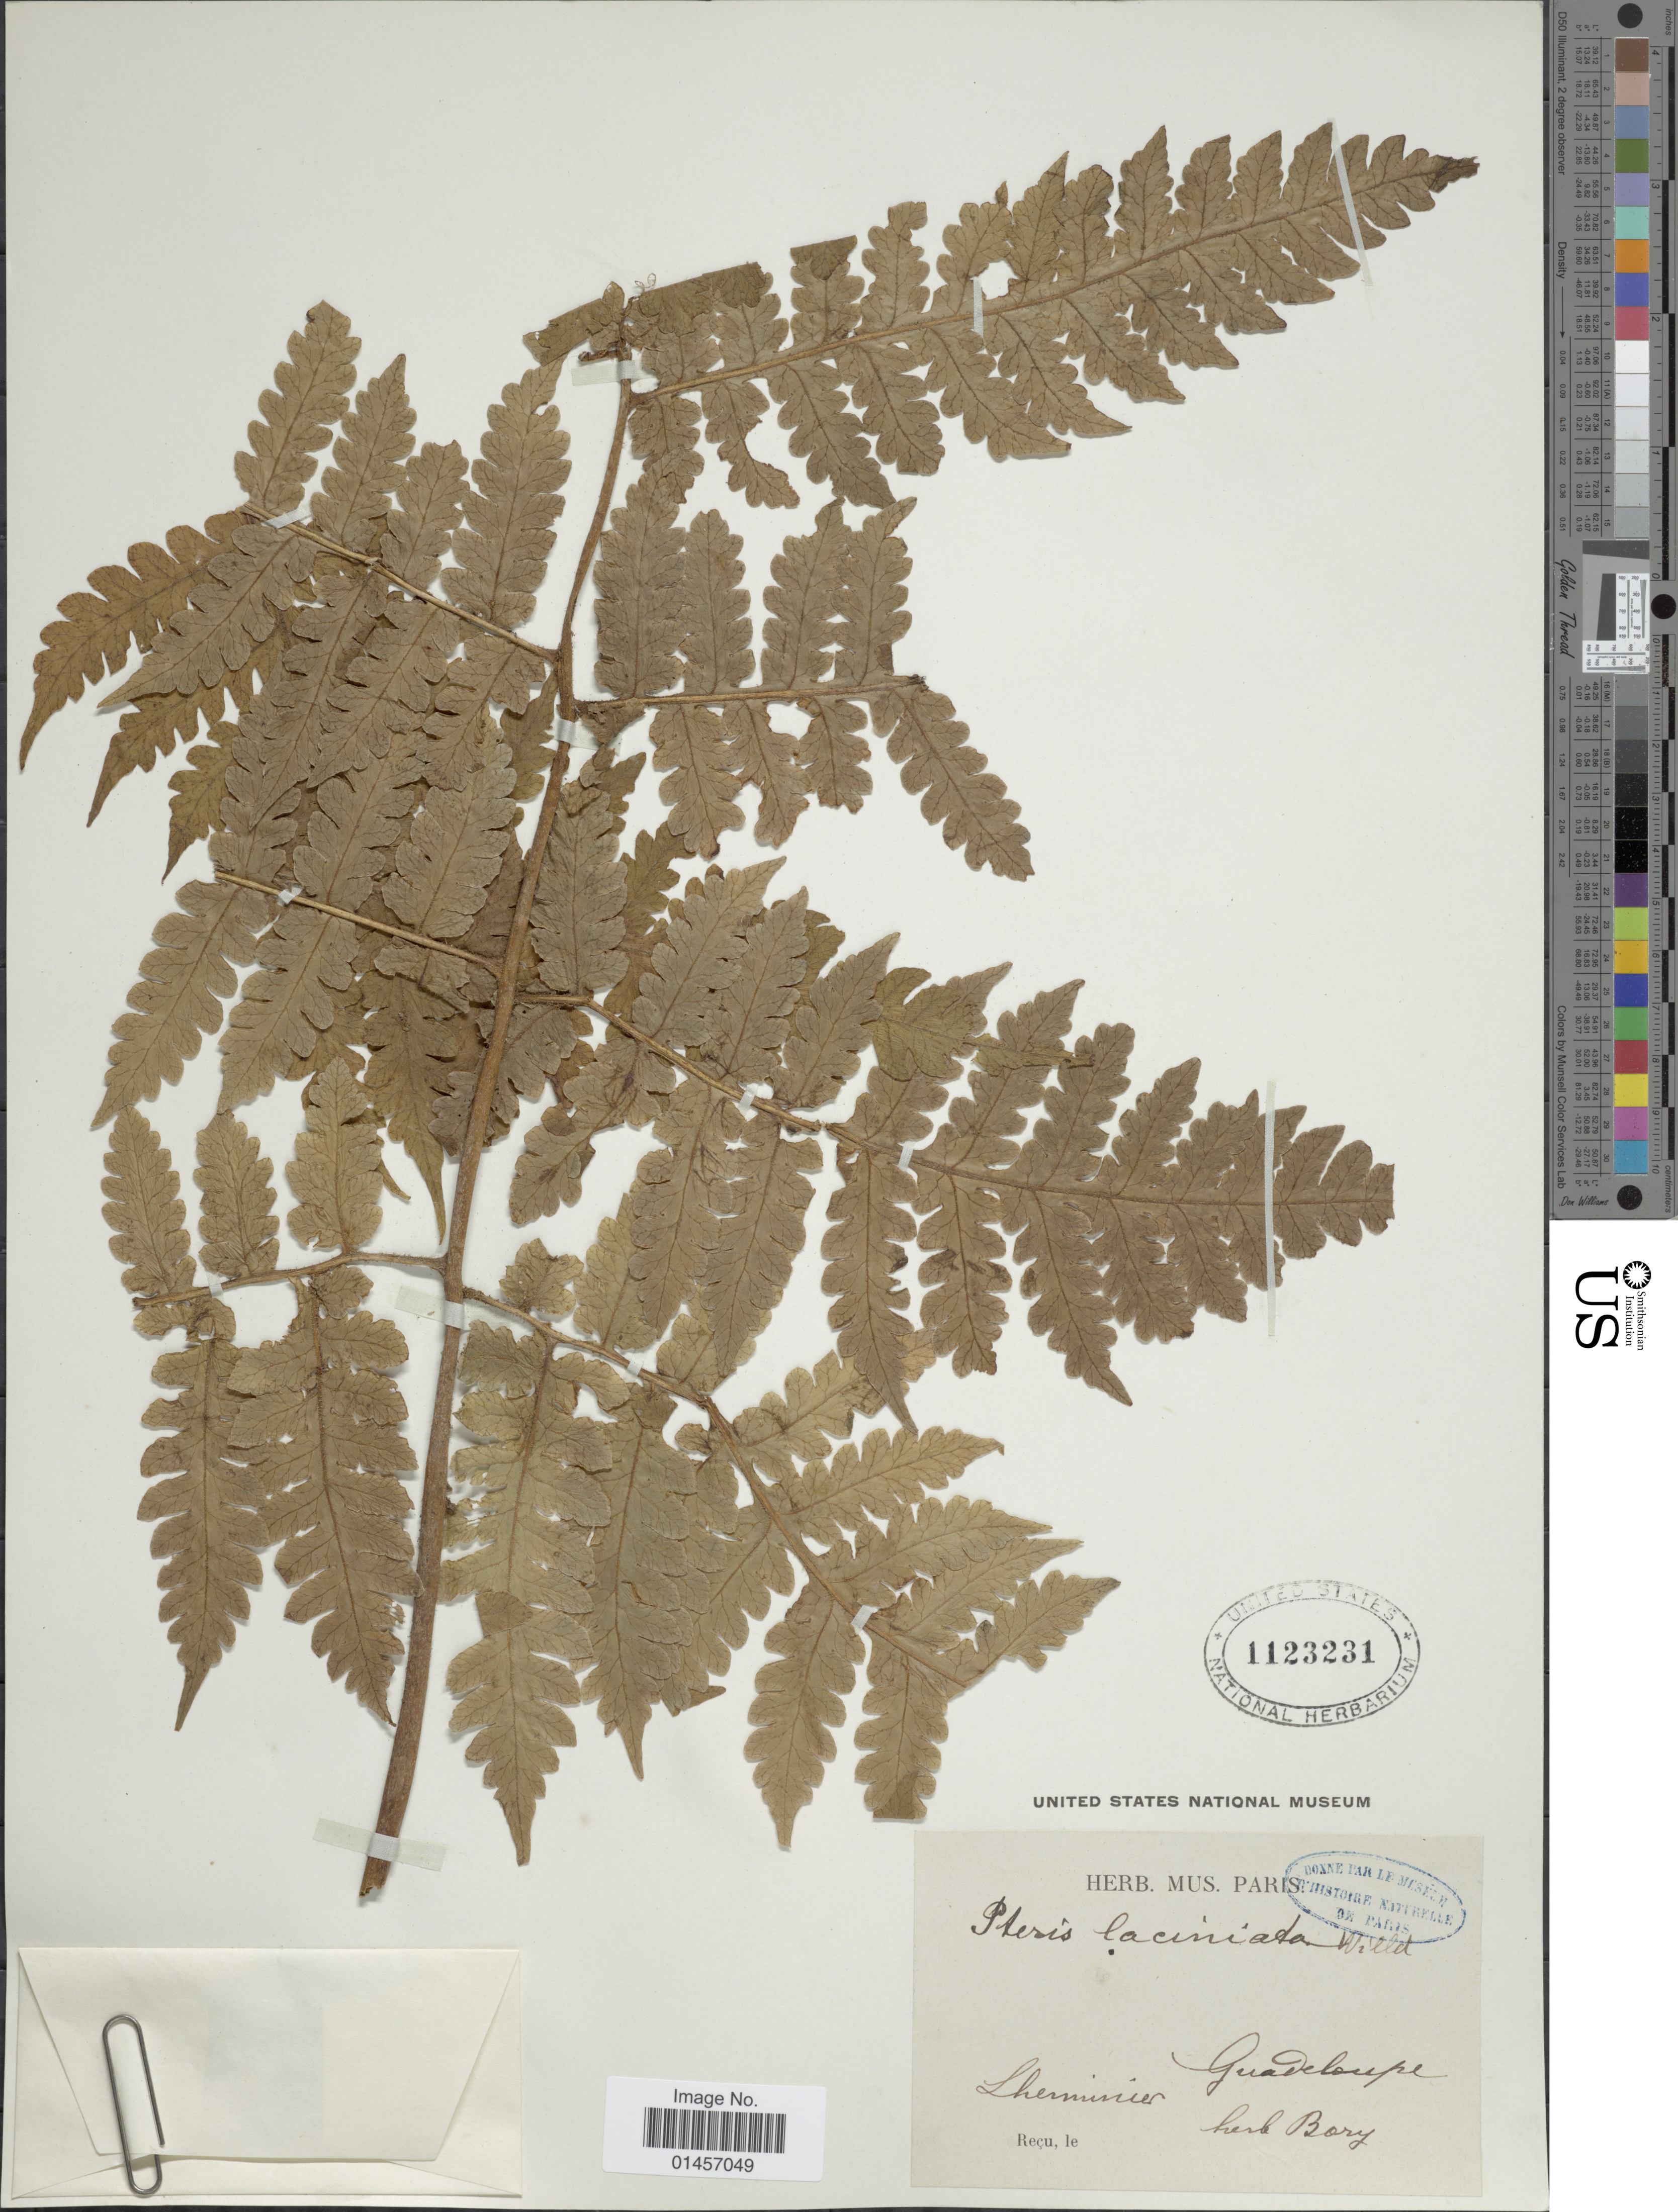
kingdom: Plantae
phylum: Tracheophyta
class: Polypodiopsida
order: Polypodiales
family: Lonchitidaceae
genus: Lonchitis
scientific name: Lonchitis hirsuta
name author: L.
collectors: F. L'Herminier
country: Guadeloupe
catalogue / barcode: US 1123231